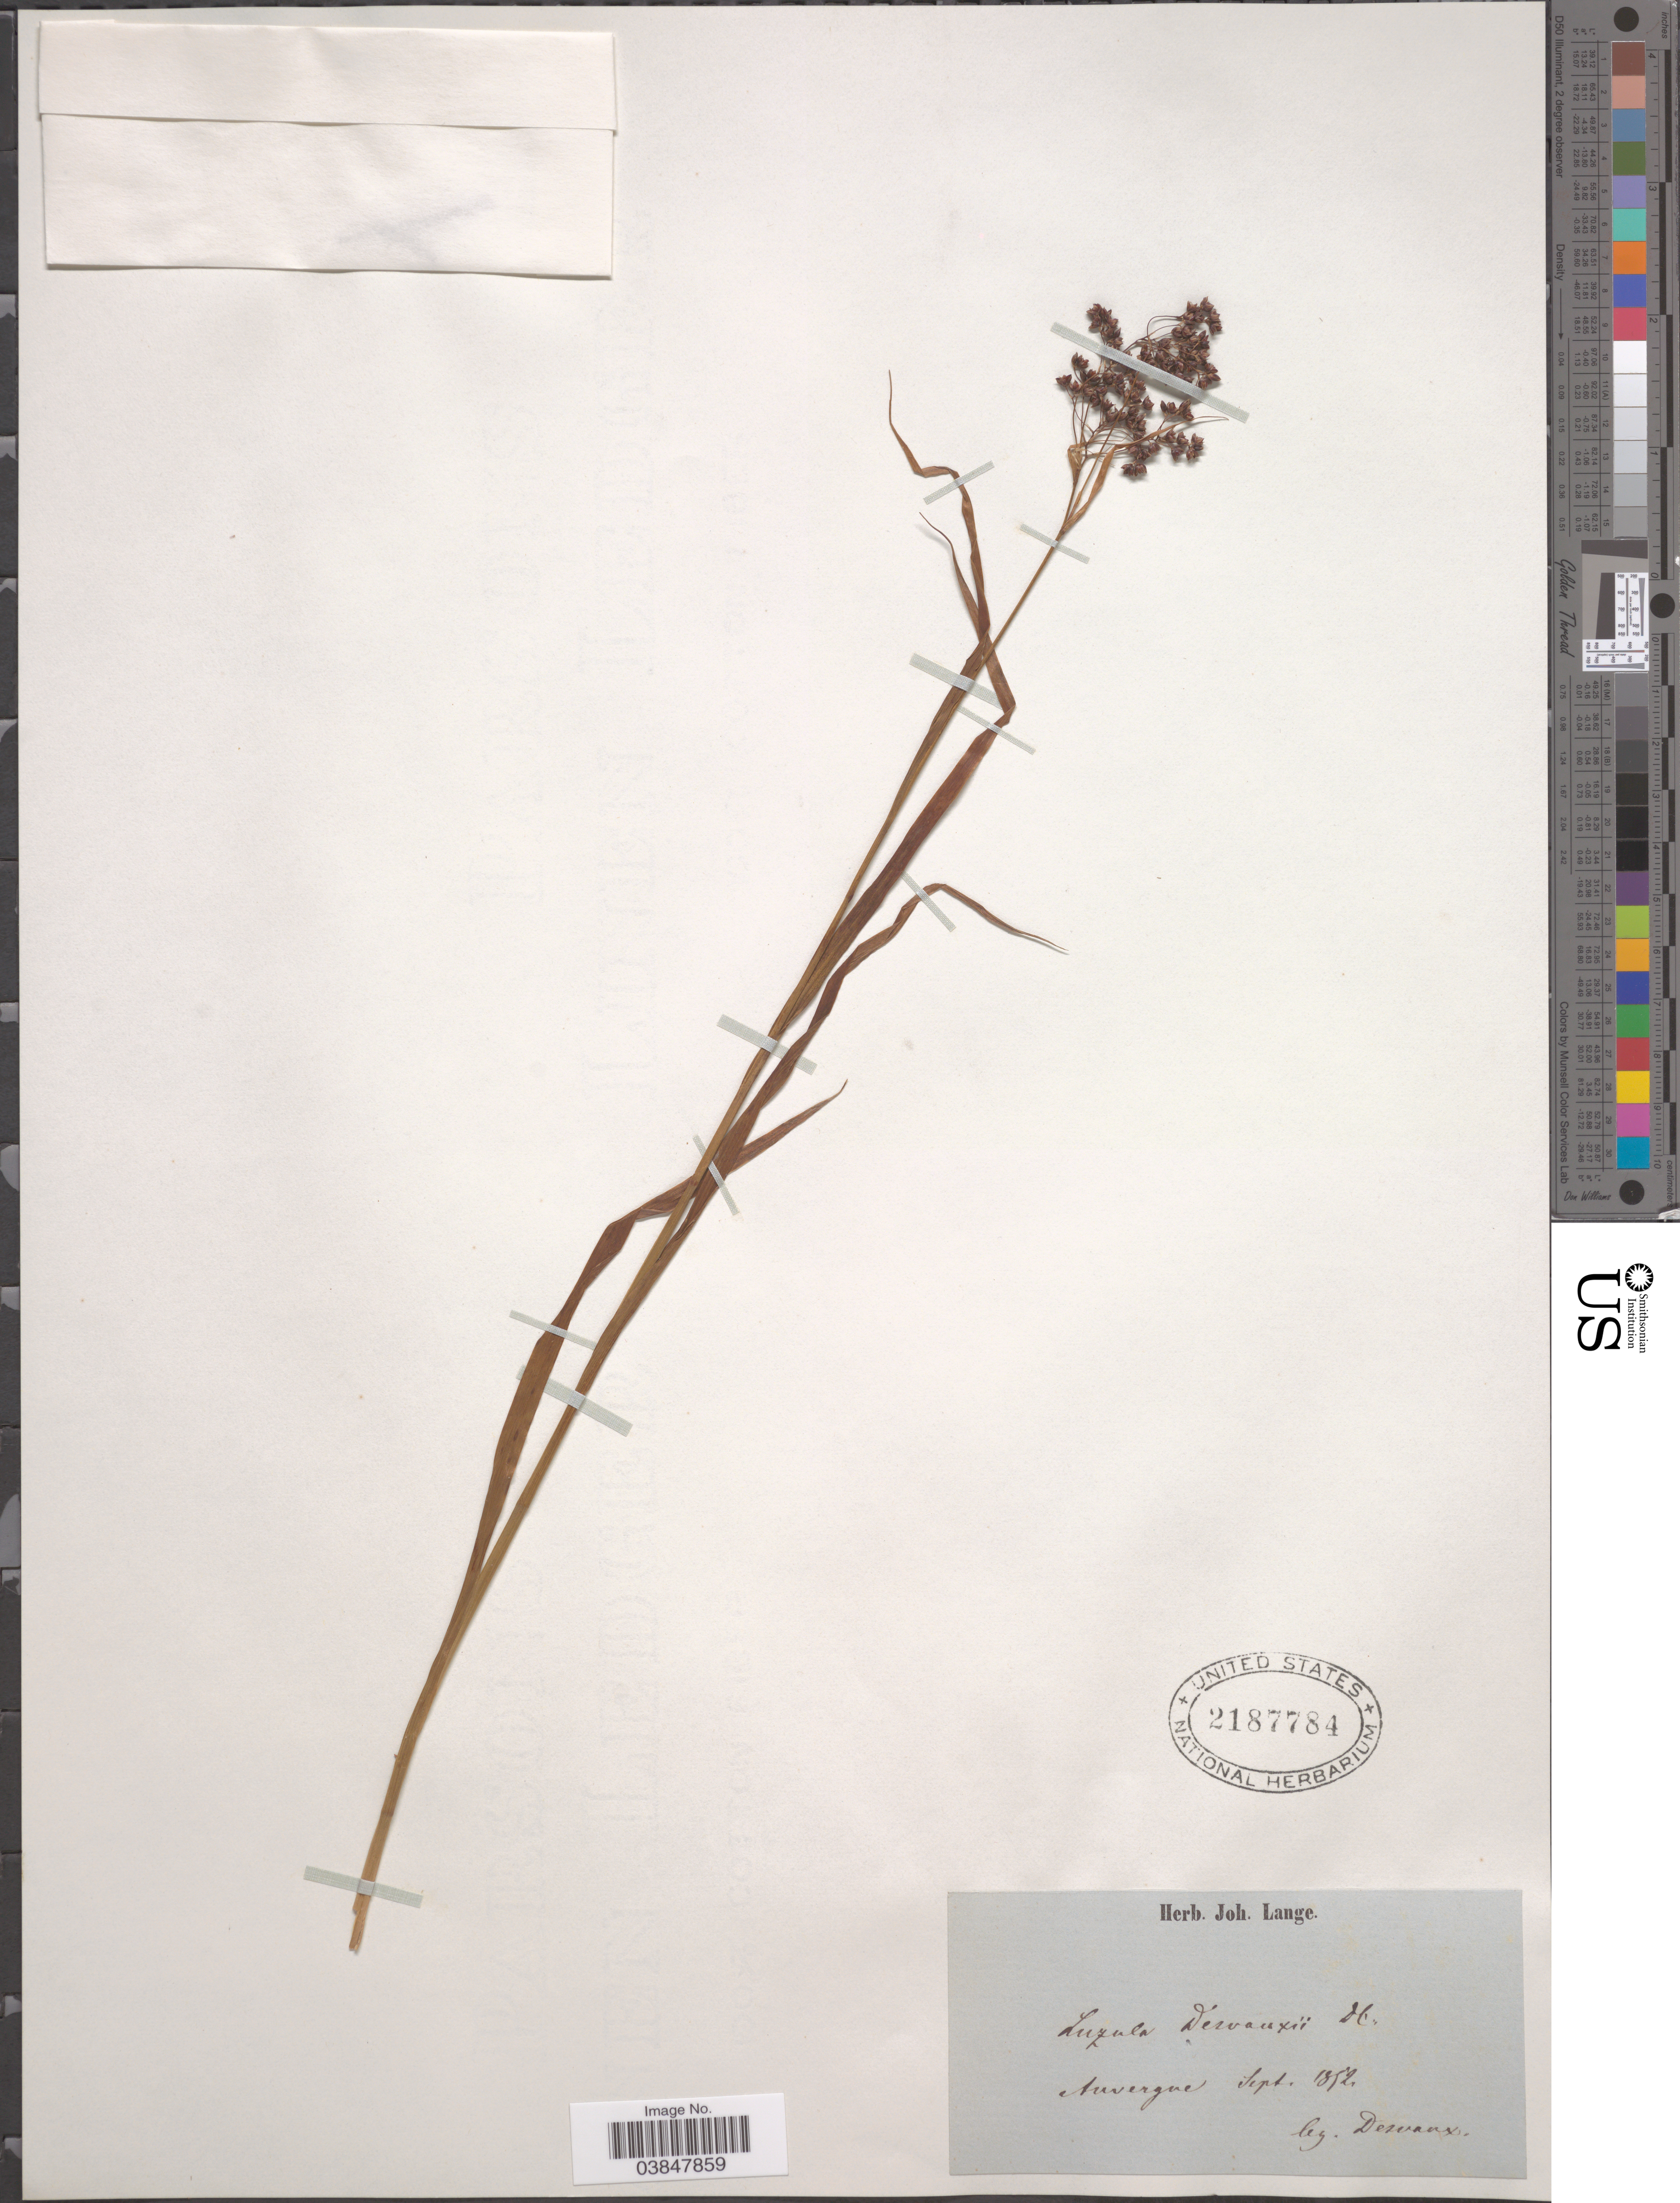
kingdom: Plantae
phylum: Tracheophyta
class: Liliopsida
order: Poales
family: Juncaceae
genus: Luzula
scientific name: Luzula desvauxii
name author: Kunth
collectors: Desvaux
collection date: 1852-09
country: France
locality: Auvergne.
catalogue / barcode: US 2187784